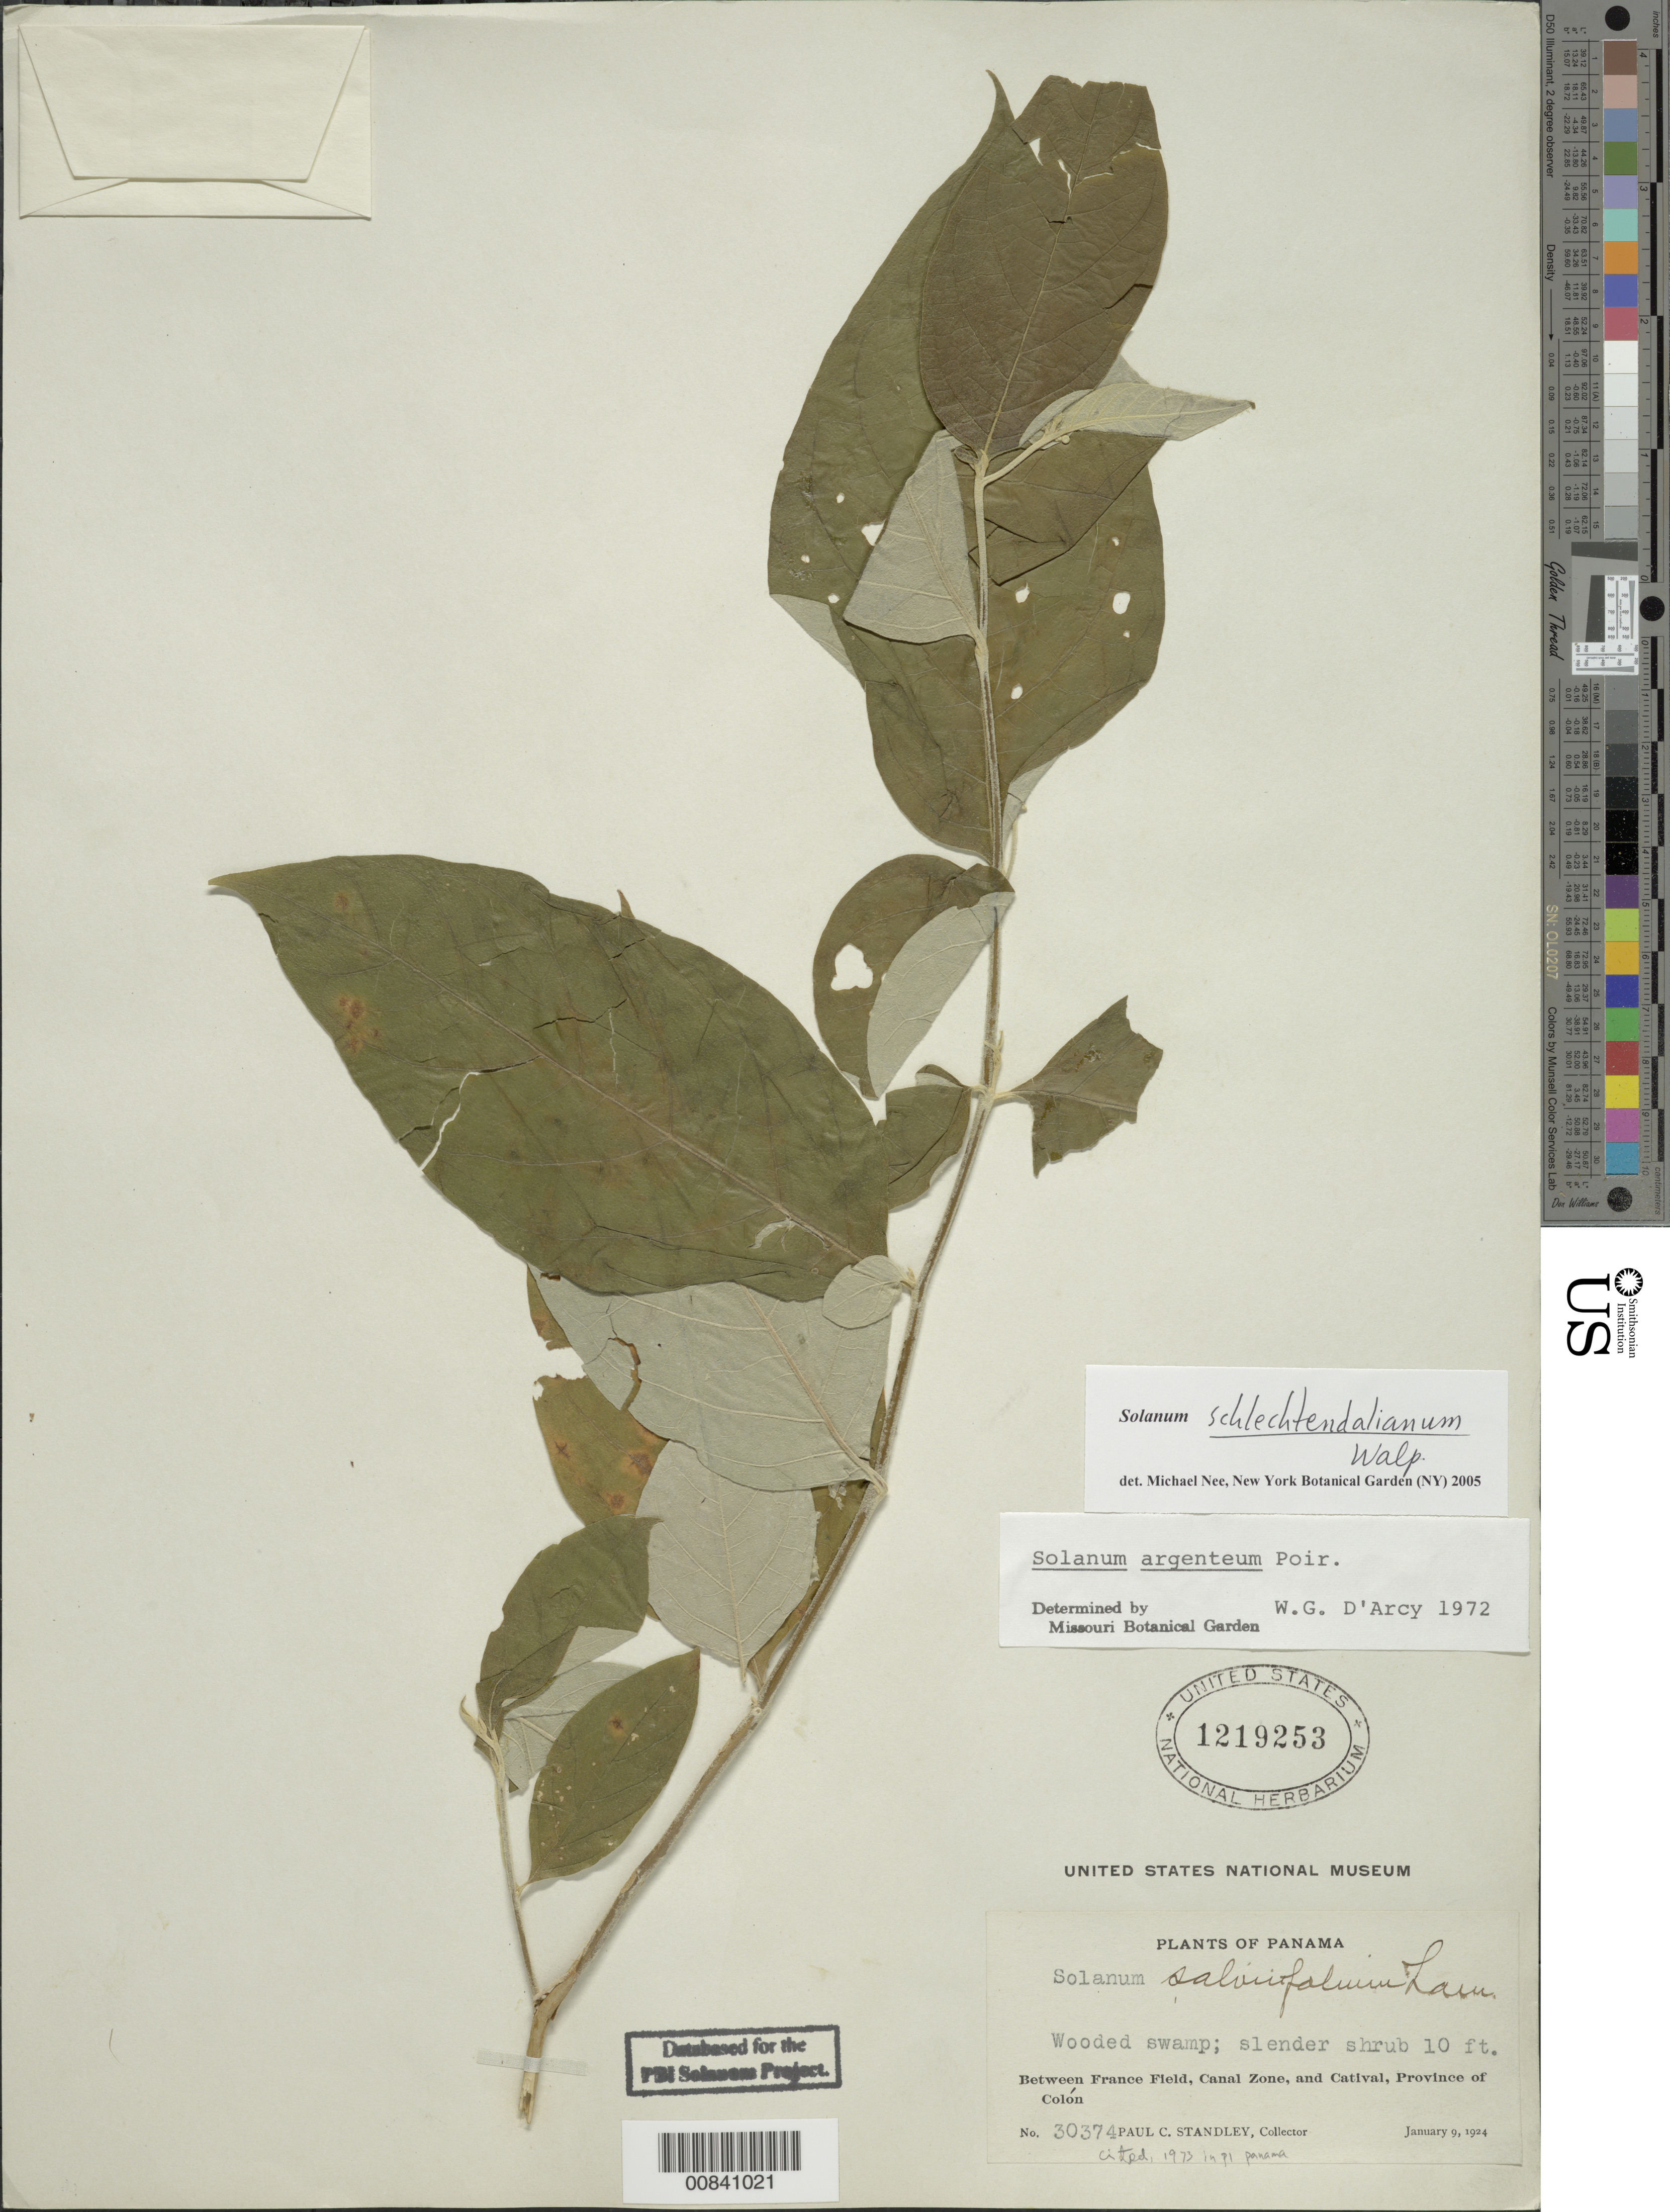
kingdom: Plantae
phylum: Tracheophyta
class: Magnoliopsida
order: Solanales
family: Solanaceae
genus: Solanum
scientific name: Solanum schlechtendalianum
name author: Walp.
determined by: Nee, Michael H.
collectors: P. C. Standley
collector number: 30374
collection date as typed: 9 Jan 1924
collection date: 1924-01-09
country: Panama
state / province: Colón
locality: Between France Field, Canal Zone, and Catival.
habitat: Wooded swamp.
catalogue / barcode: US 1219253